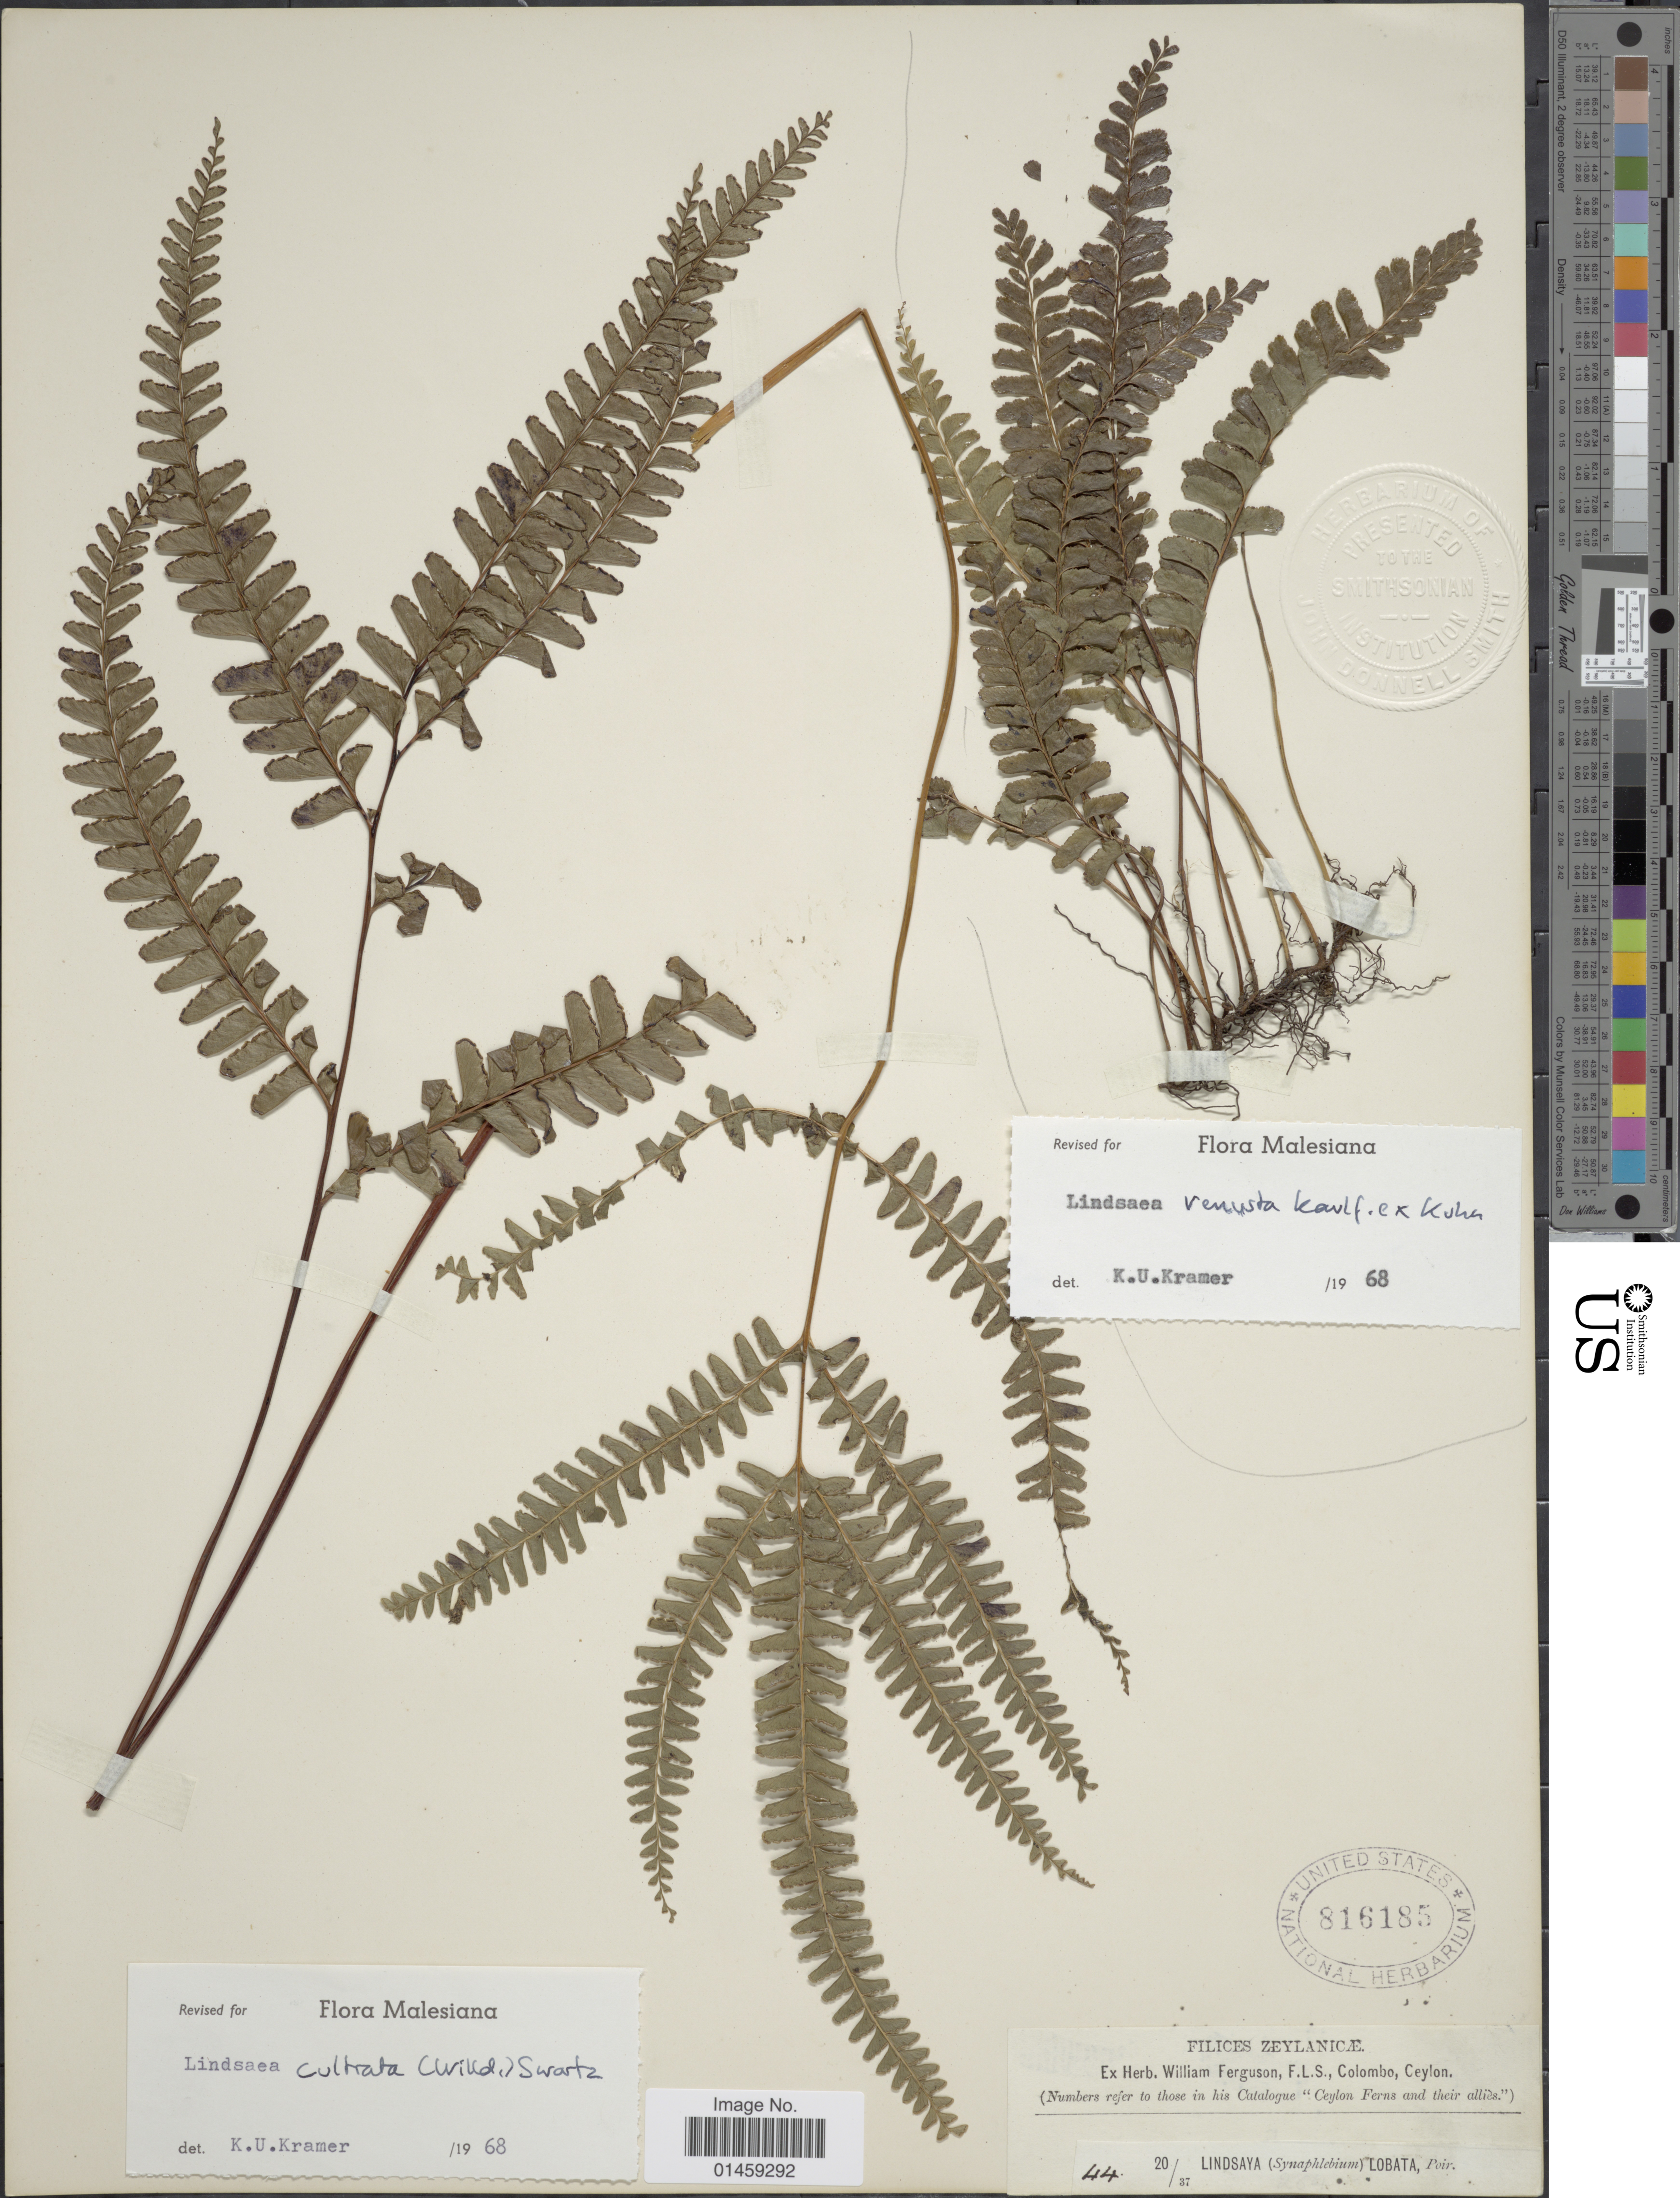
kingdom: Plantae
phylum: Tracheophyta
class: Polypodiopsida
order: Polypodiales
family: Lindsaeaceae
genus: Lindsaea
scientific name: Lindsaea venusta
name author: Kaulf. ex Kuhn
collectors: ex herb. W. Ferguson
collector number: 44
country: Sri Lanka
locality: Filices Zeylanicae. F.L.S., Colombo, Ceylon.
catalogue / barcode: US 816185